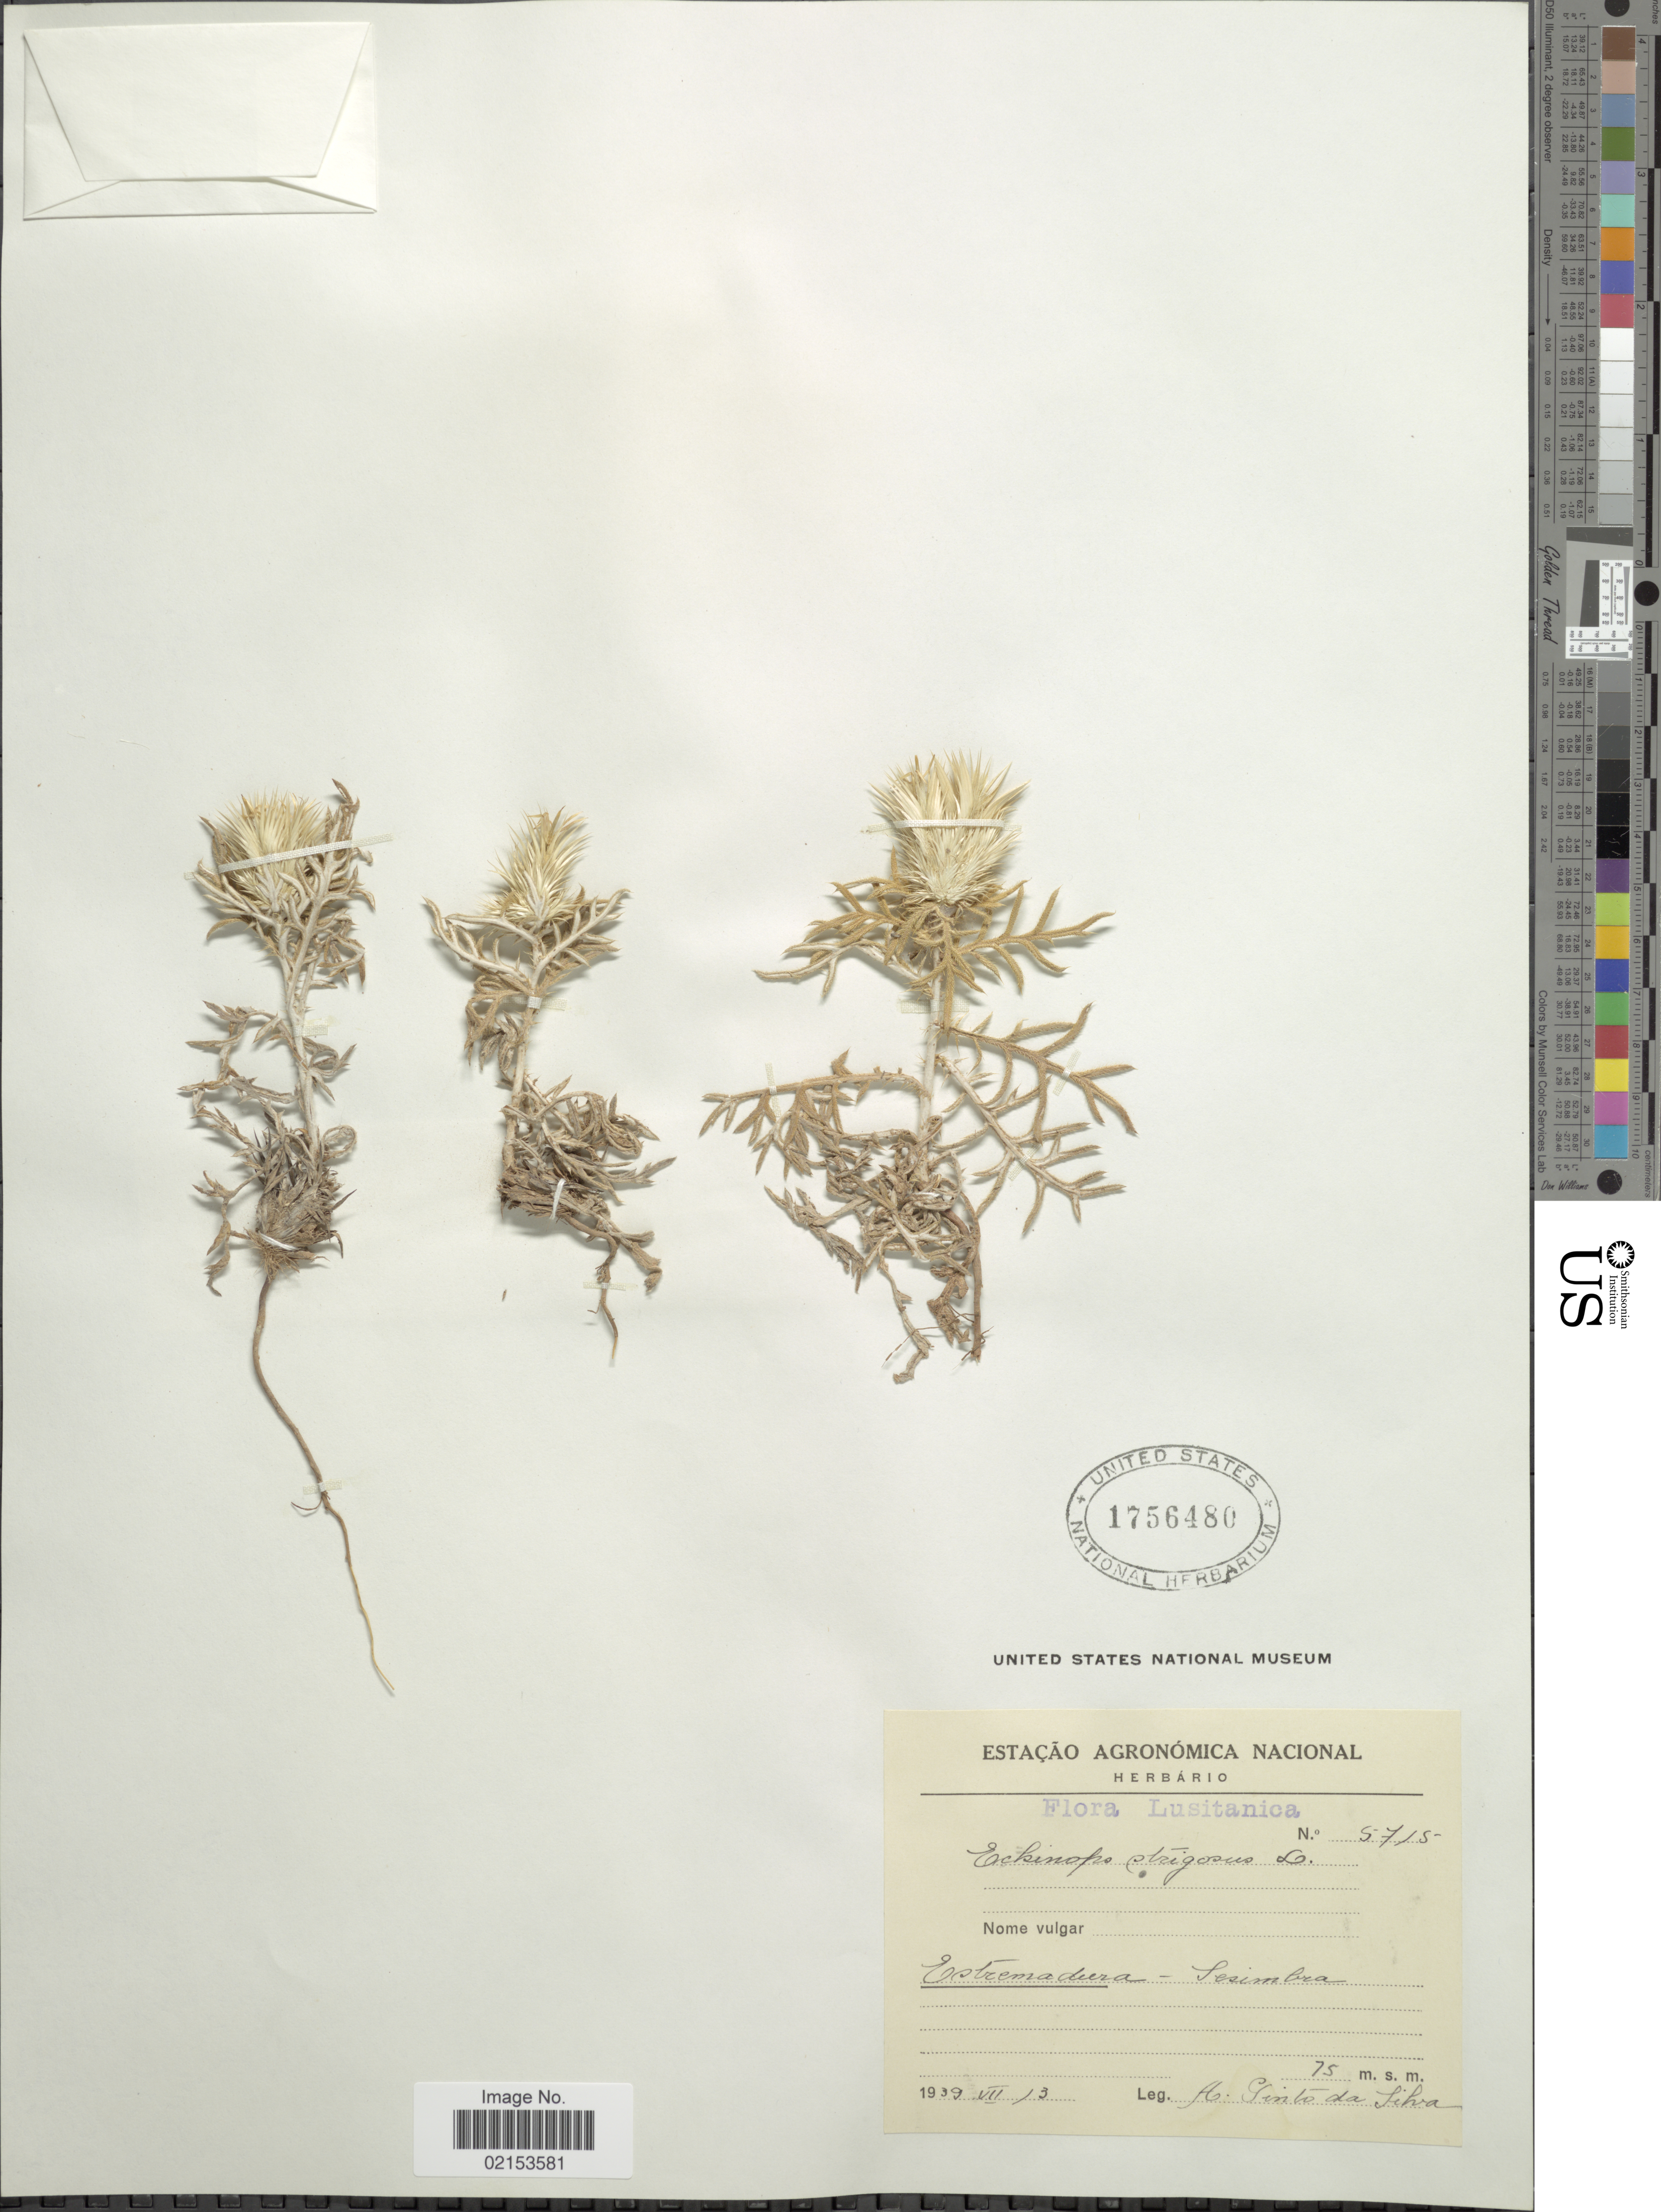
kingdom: Plantae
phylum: Tracheophyta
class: Magnoliopsida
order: Asterales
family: Asteraceae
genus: Echinops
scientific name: Echinops strigosus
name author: L.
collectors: A. Pinto da Silva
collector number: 5715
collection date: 1939-07-13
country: Portugal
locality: Esremadura- Sesimbra. Lusitanica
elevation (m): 75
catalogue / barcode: US 1756480